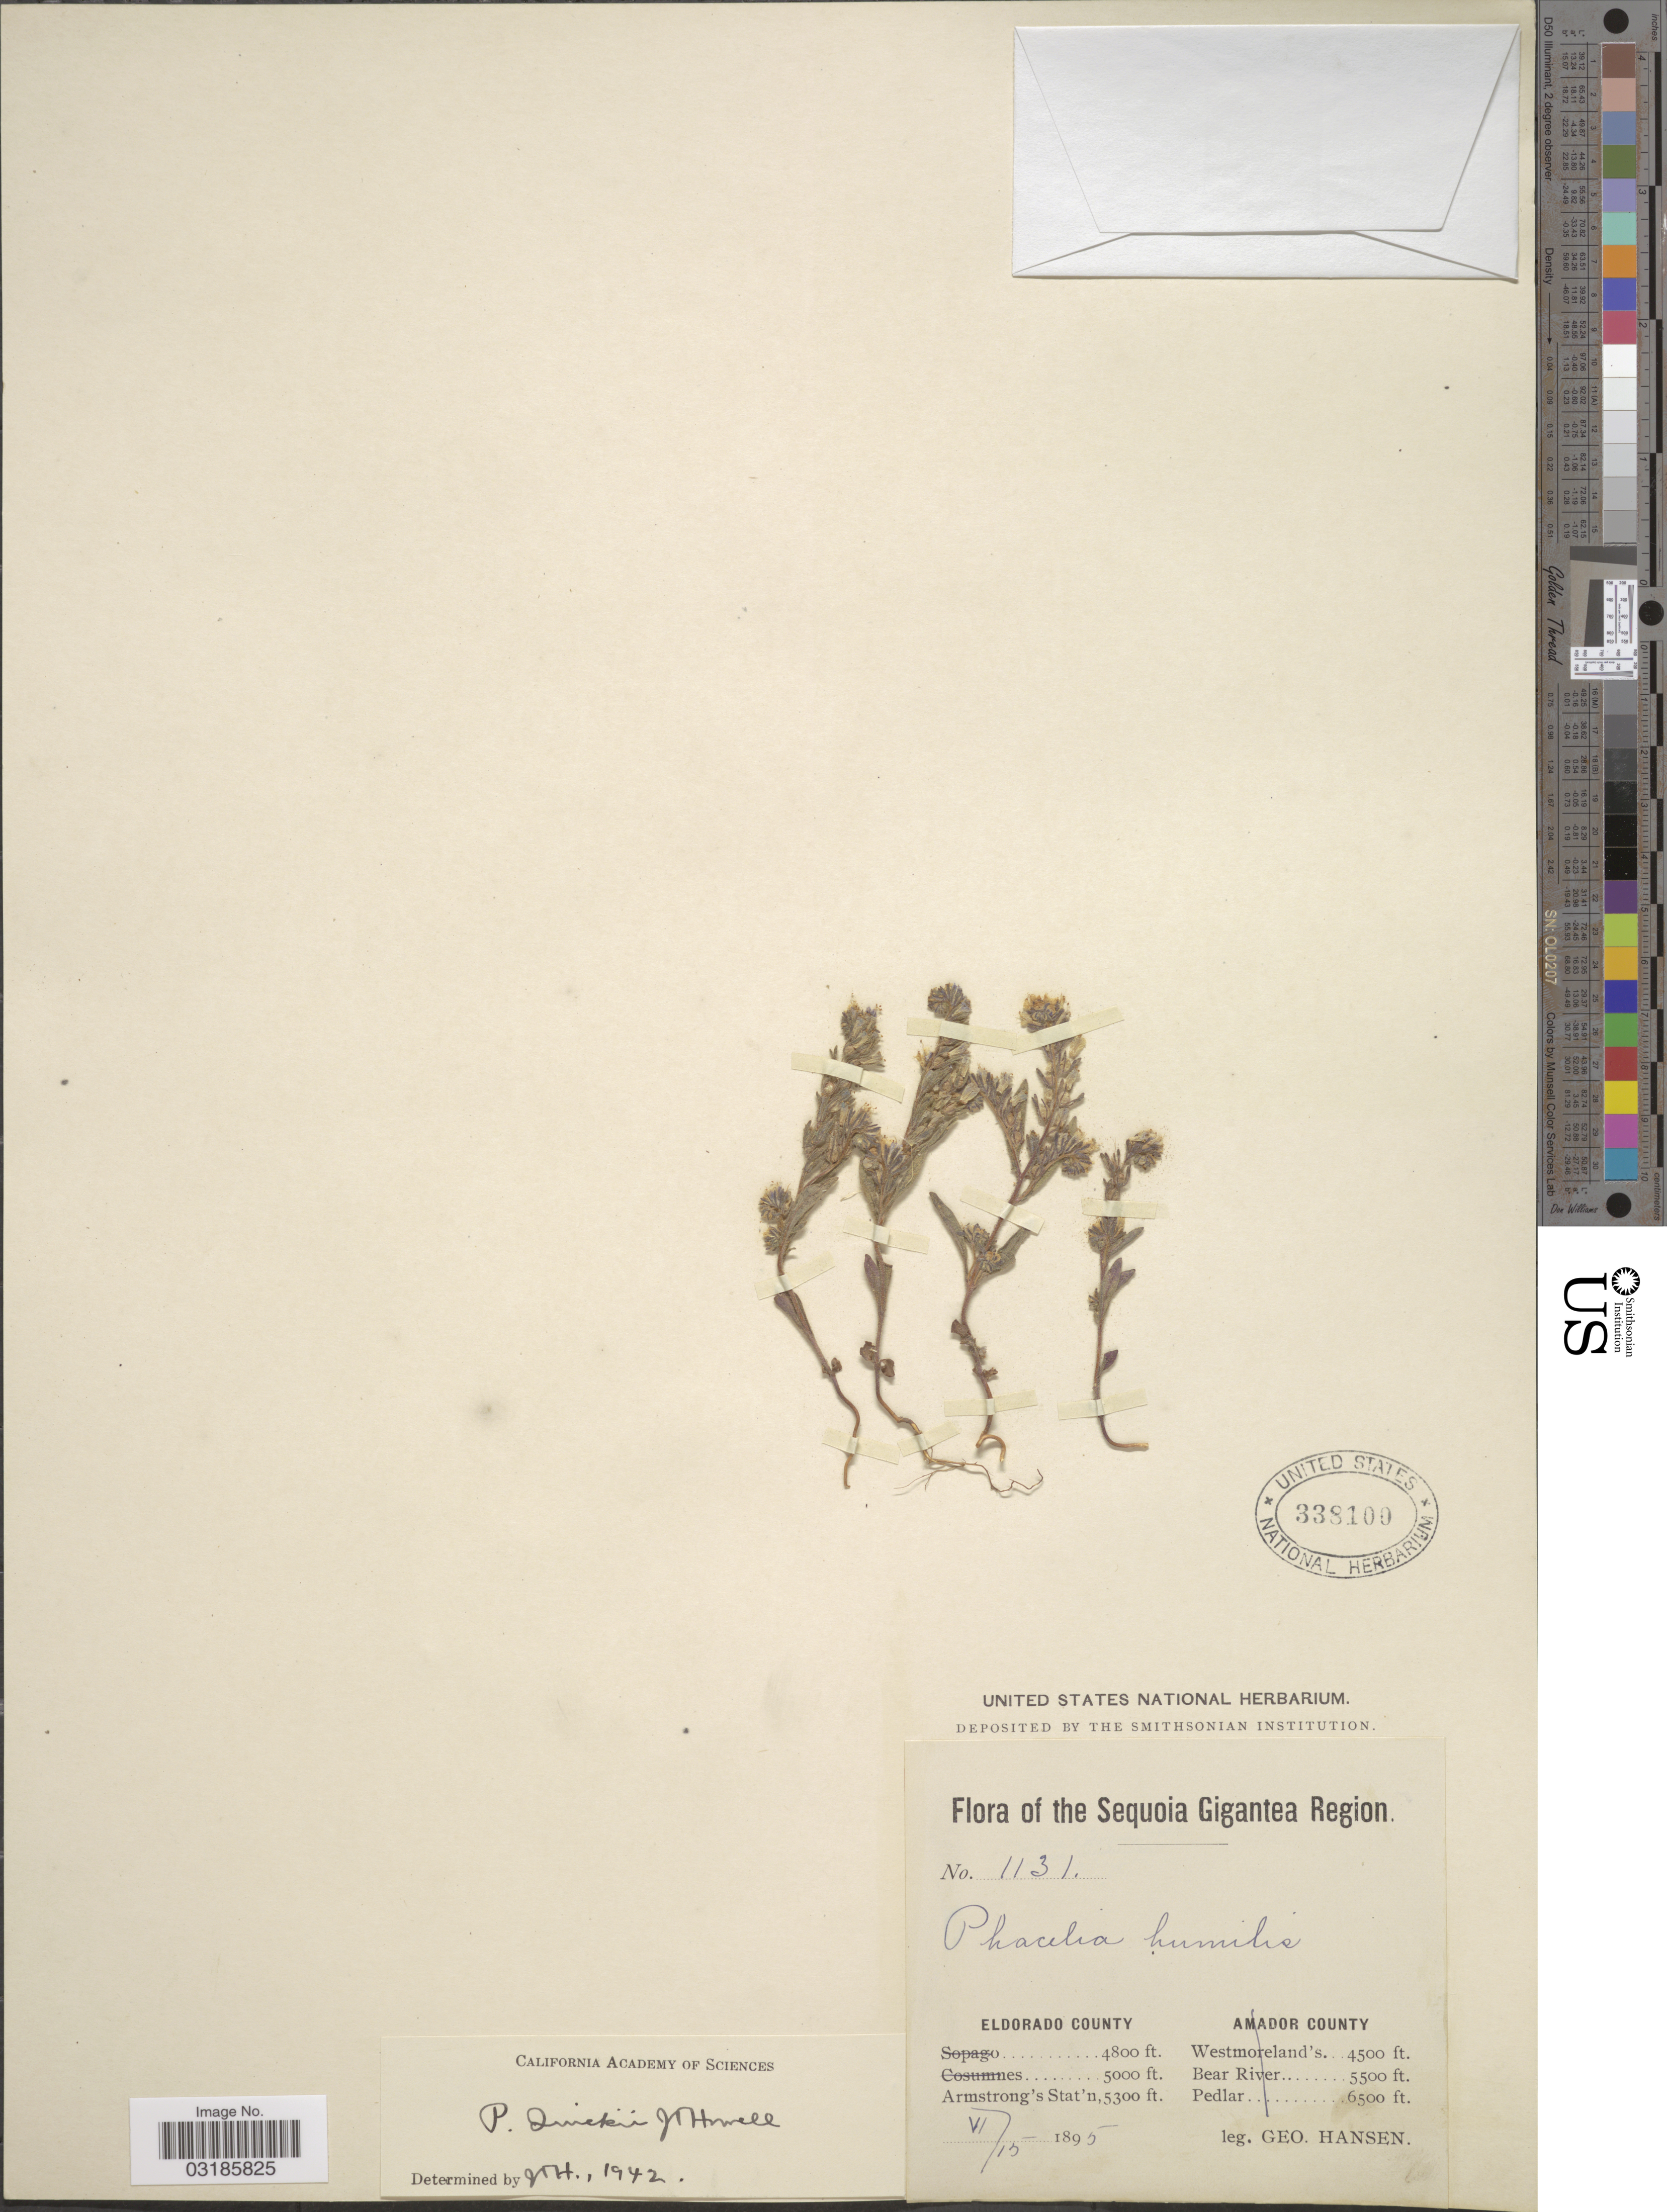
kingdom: Plantae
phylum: Tracheophyta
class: Magnoliopsida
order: Boraginales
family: Hydrophyllaceae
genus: Phacelia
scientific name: Phacelia quickii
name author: J.T. Howell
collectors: G. Hansen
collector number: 1131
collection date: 1895-06-15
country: United States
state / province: California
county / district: El Dorado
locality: Sequoia Gigantea Region. Eldorado County. Armstrong's Stat'n.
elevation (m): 1615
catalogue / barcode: US 338100